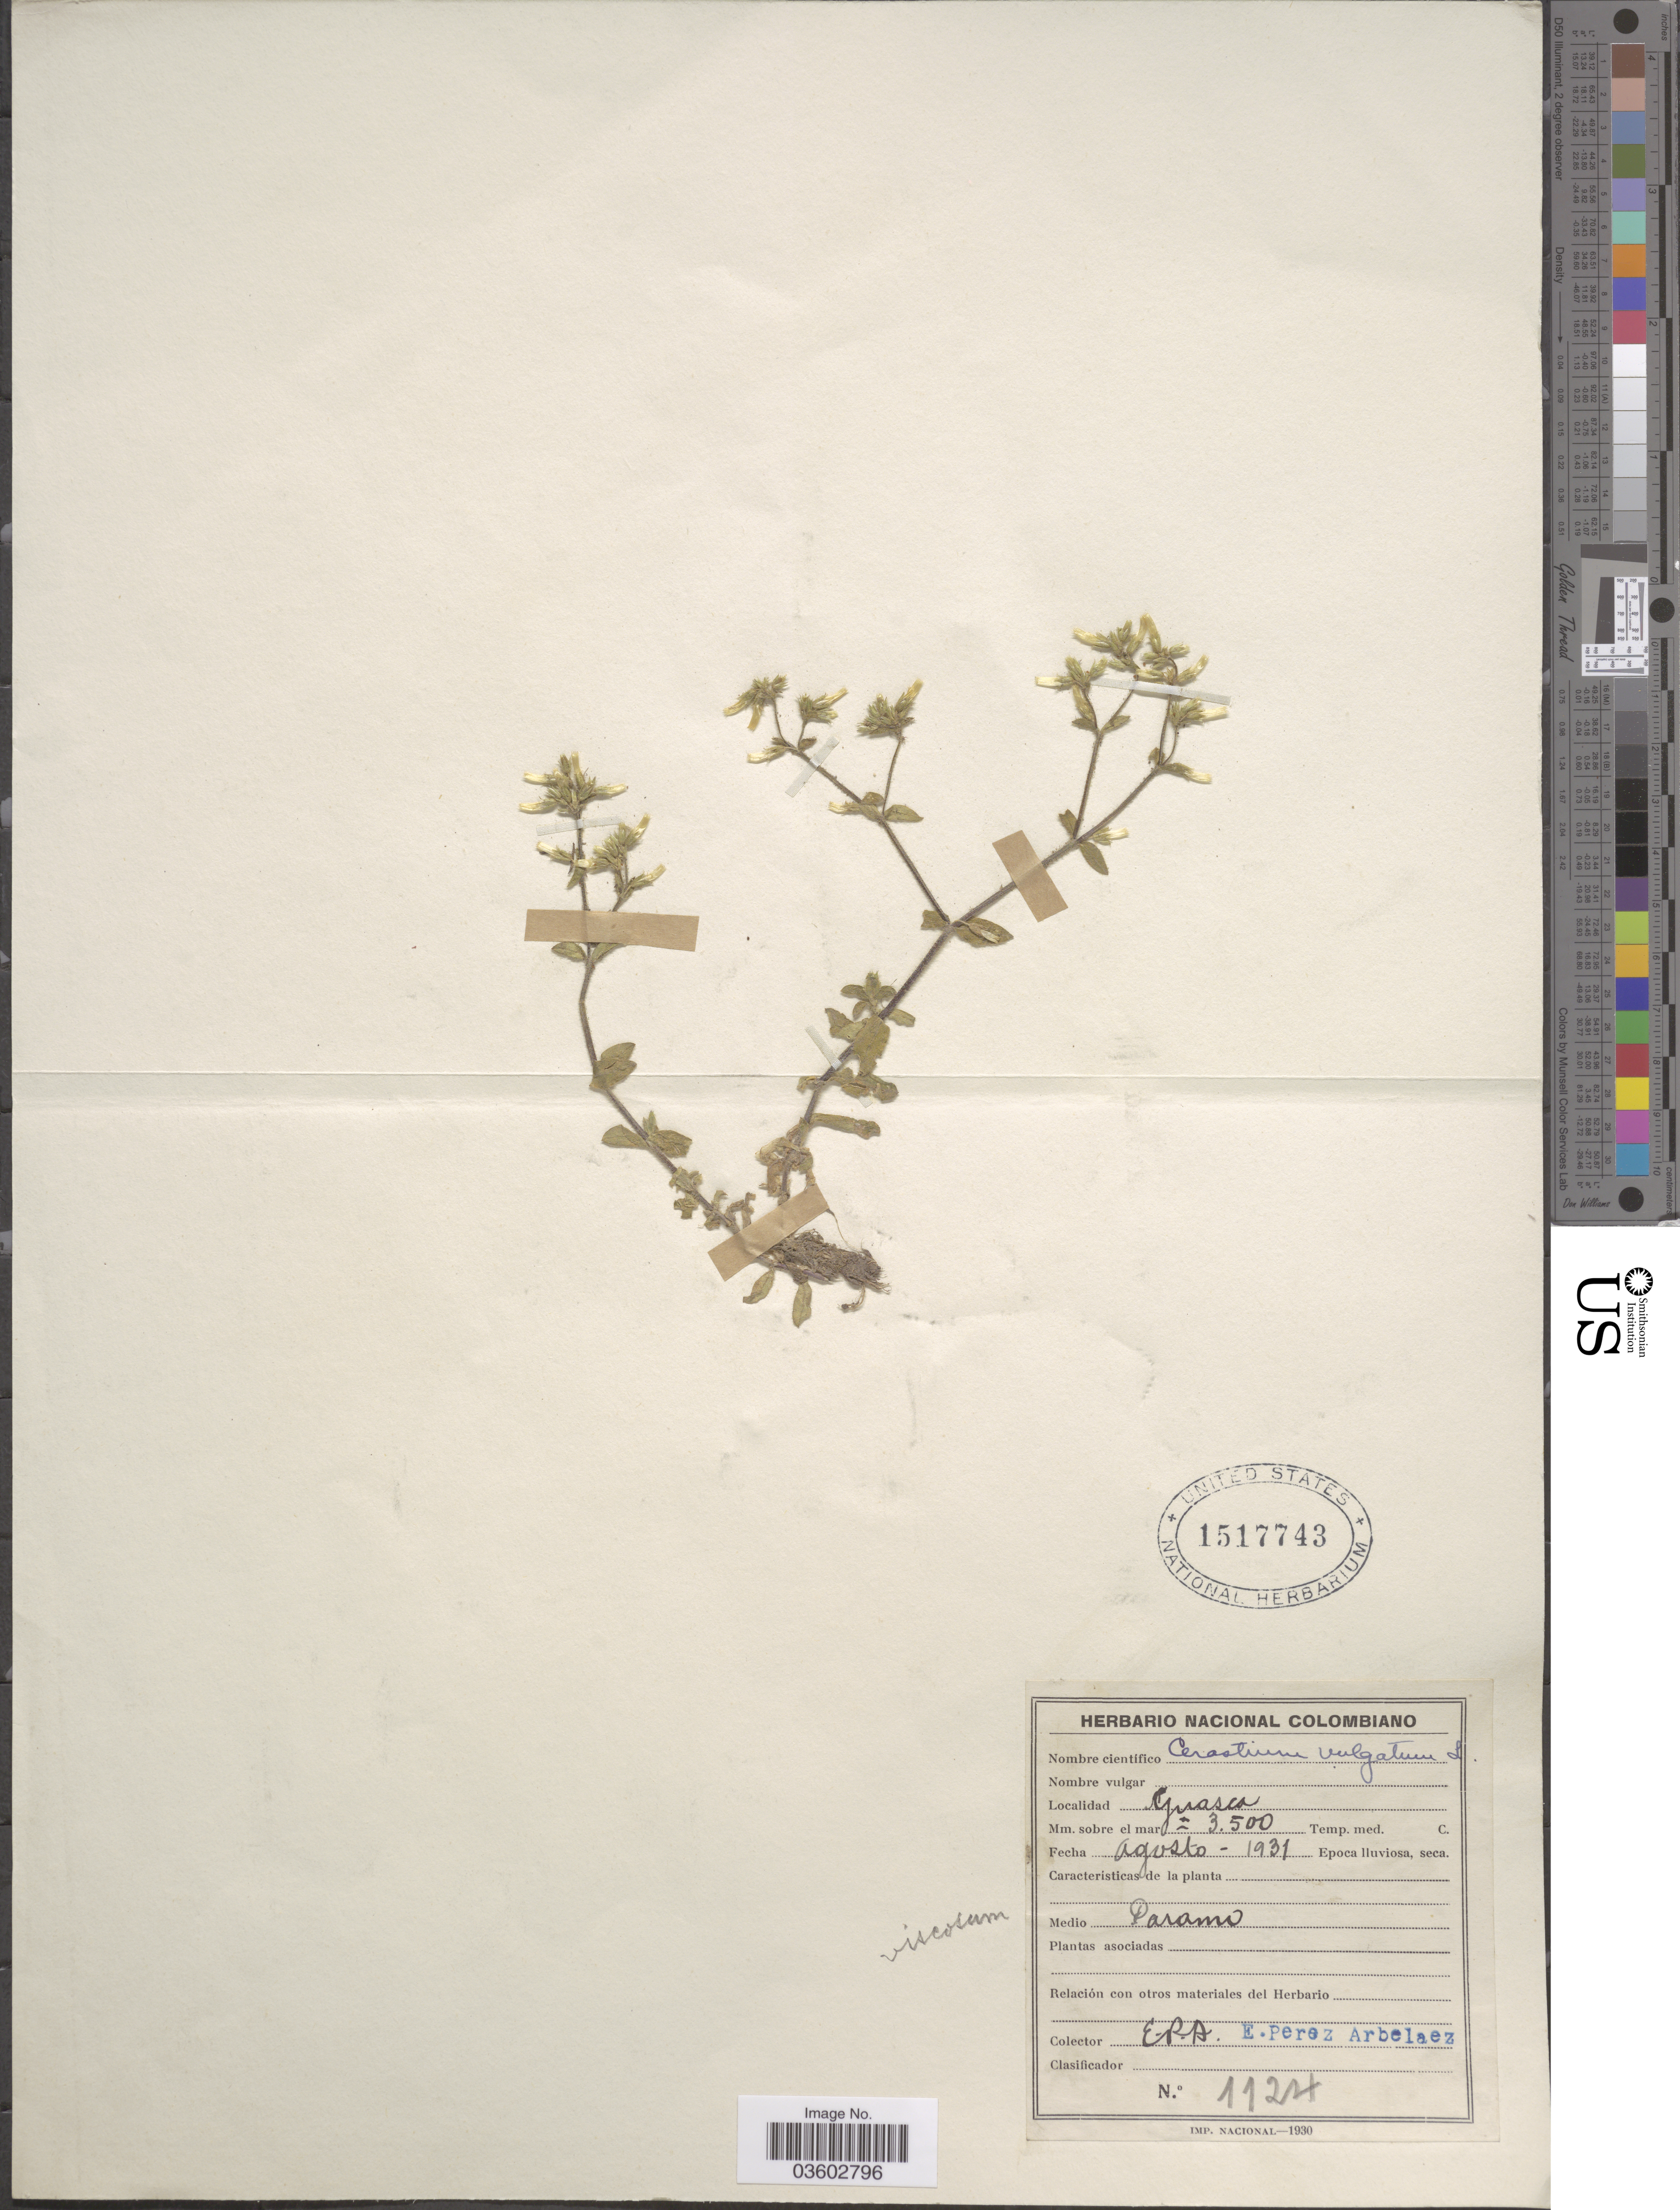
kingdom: Plantae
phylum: Tracheophyta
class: Magnoliopsida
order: Caryophyllales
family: Caryophyllaceae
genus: Cerastium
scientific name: Cerastium viscosum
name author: L.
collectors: E. Pérez Arbeláez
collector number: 1124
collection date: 1931-08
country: Colombia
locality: Guasca.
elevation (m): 3500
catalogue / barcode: US 1517743